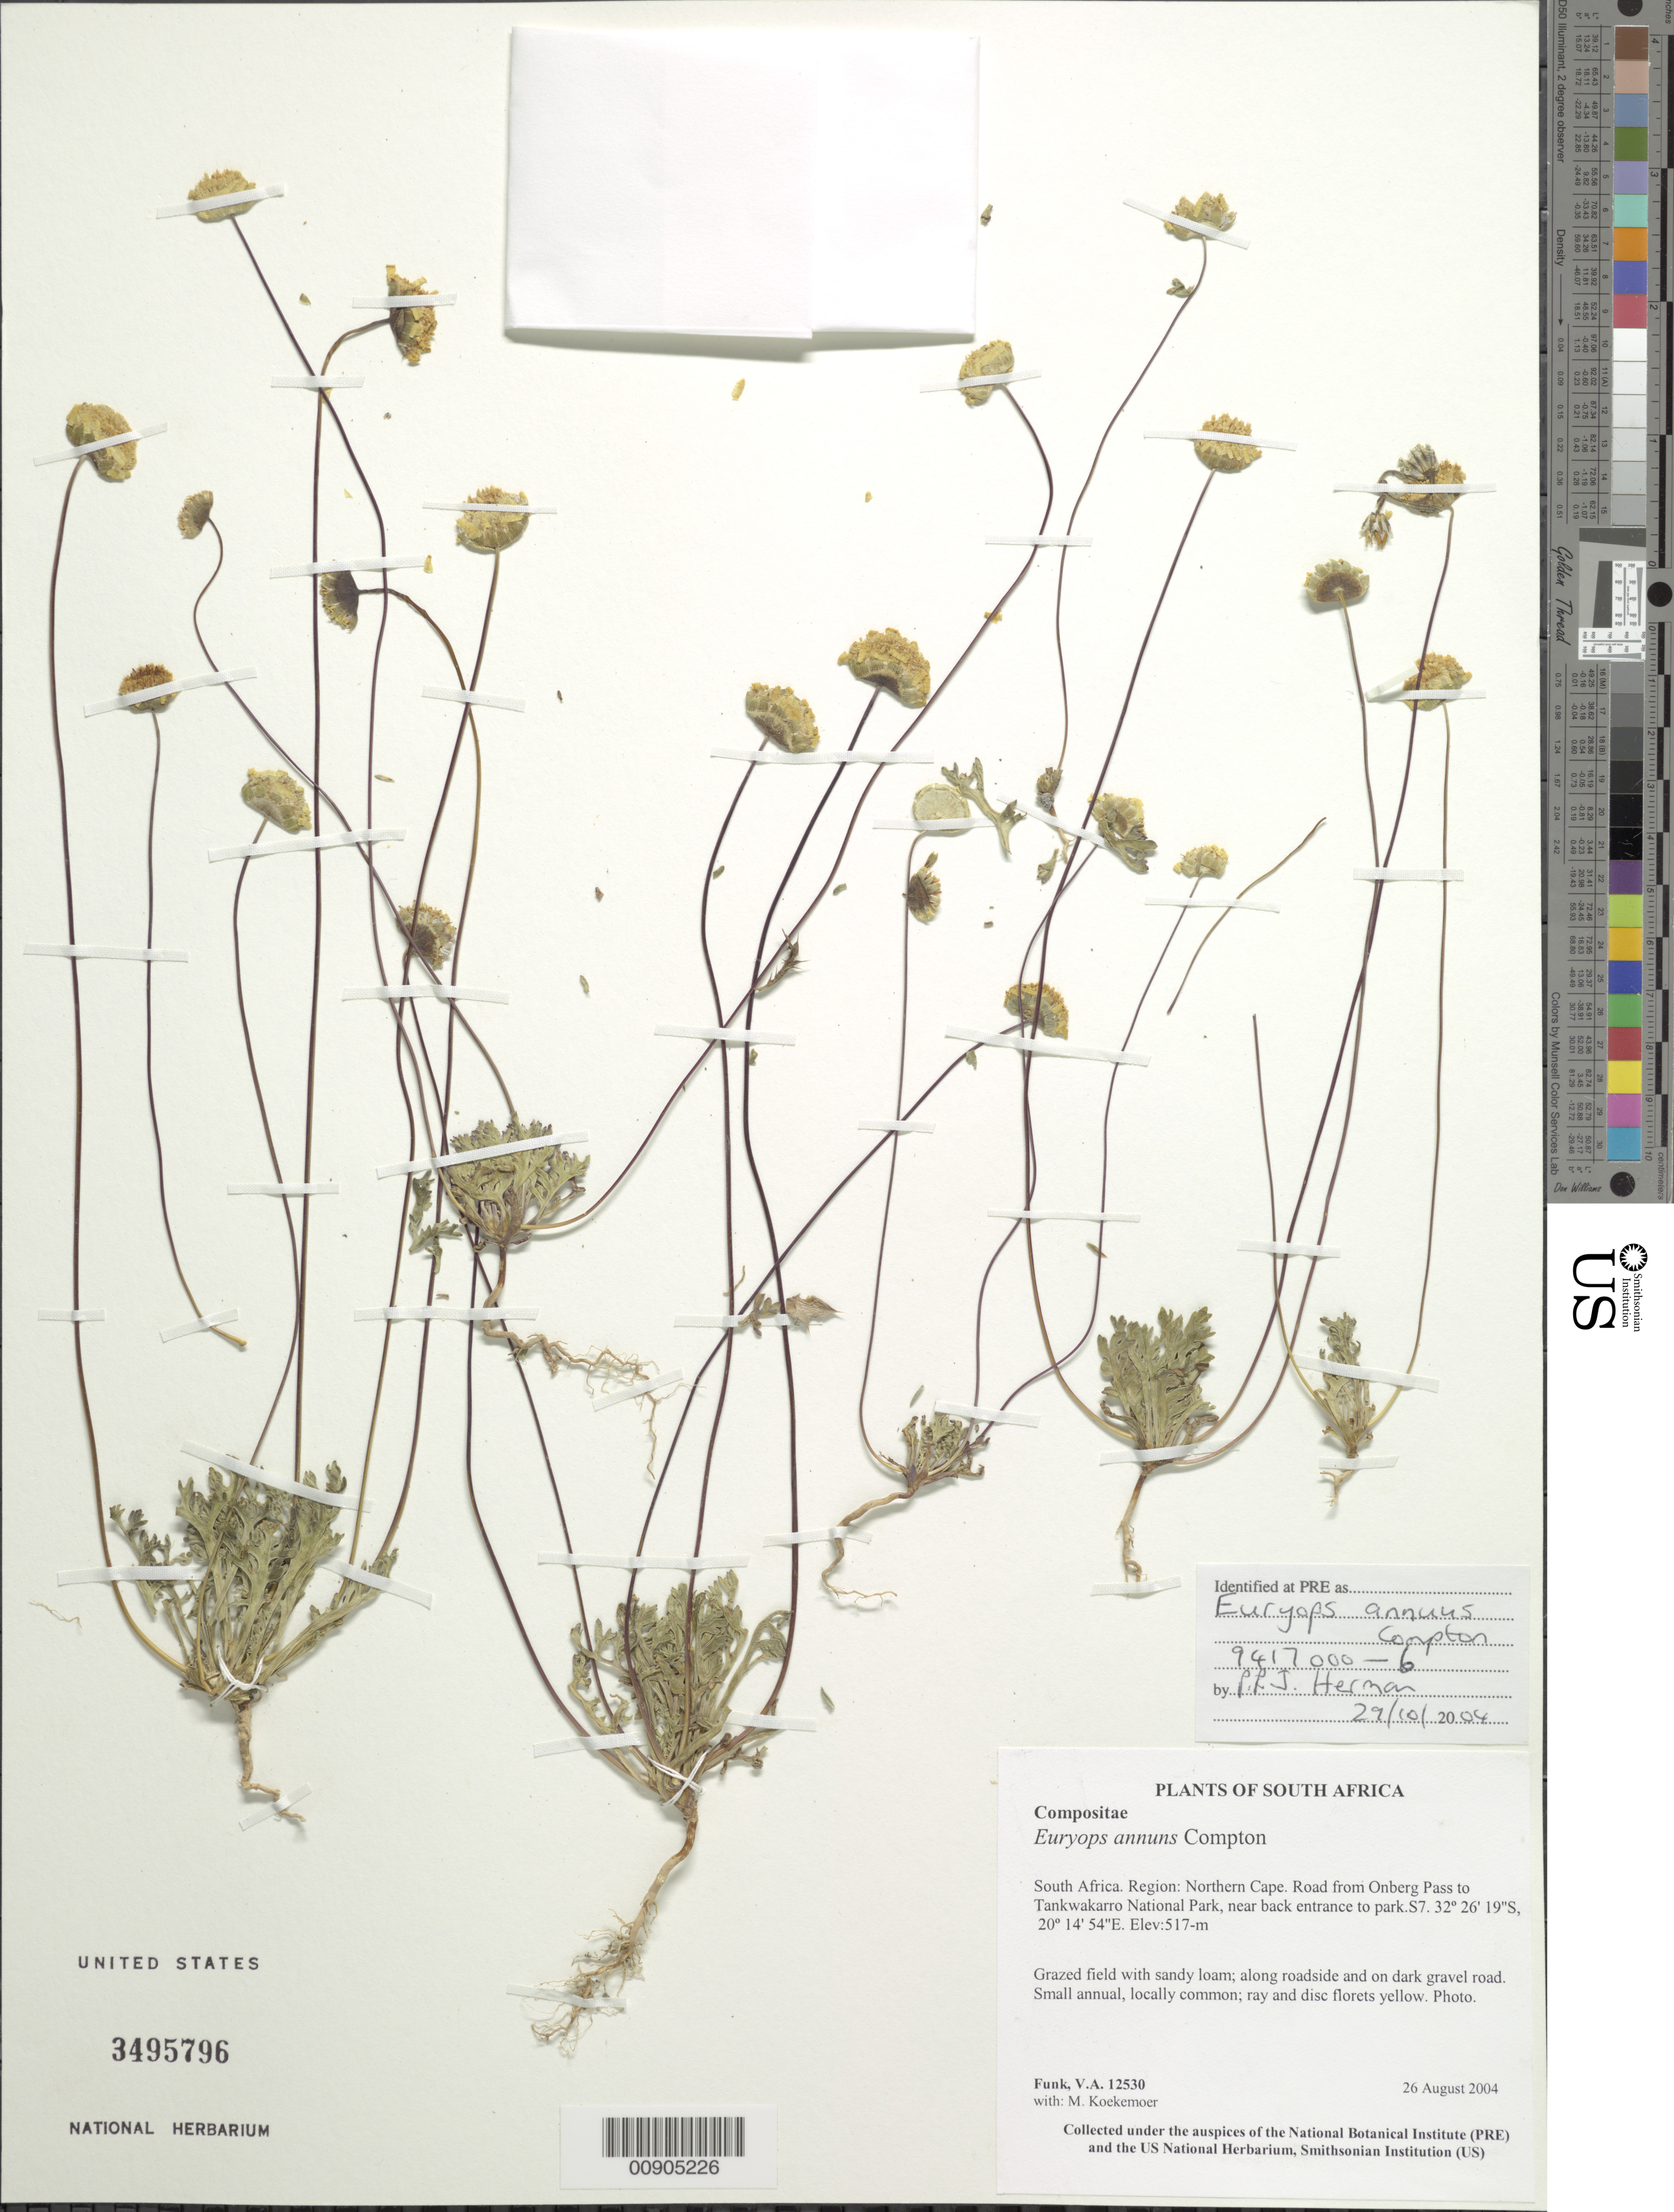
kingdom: Plantae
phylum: Tracheophyta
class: Magnoliopsida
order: Asterales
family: Asteraceae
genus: Euryops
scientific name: Euryops annuus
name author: Compton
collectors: V. Funk & M. Koekemoer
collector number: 12530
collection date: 2004-08-26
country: South Africa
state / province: Northern Cape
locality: Road from Onberg Pass to Tankwakarro National Park, near back entrance to park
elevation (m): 517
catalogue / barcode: US 3495796